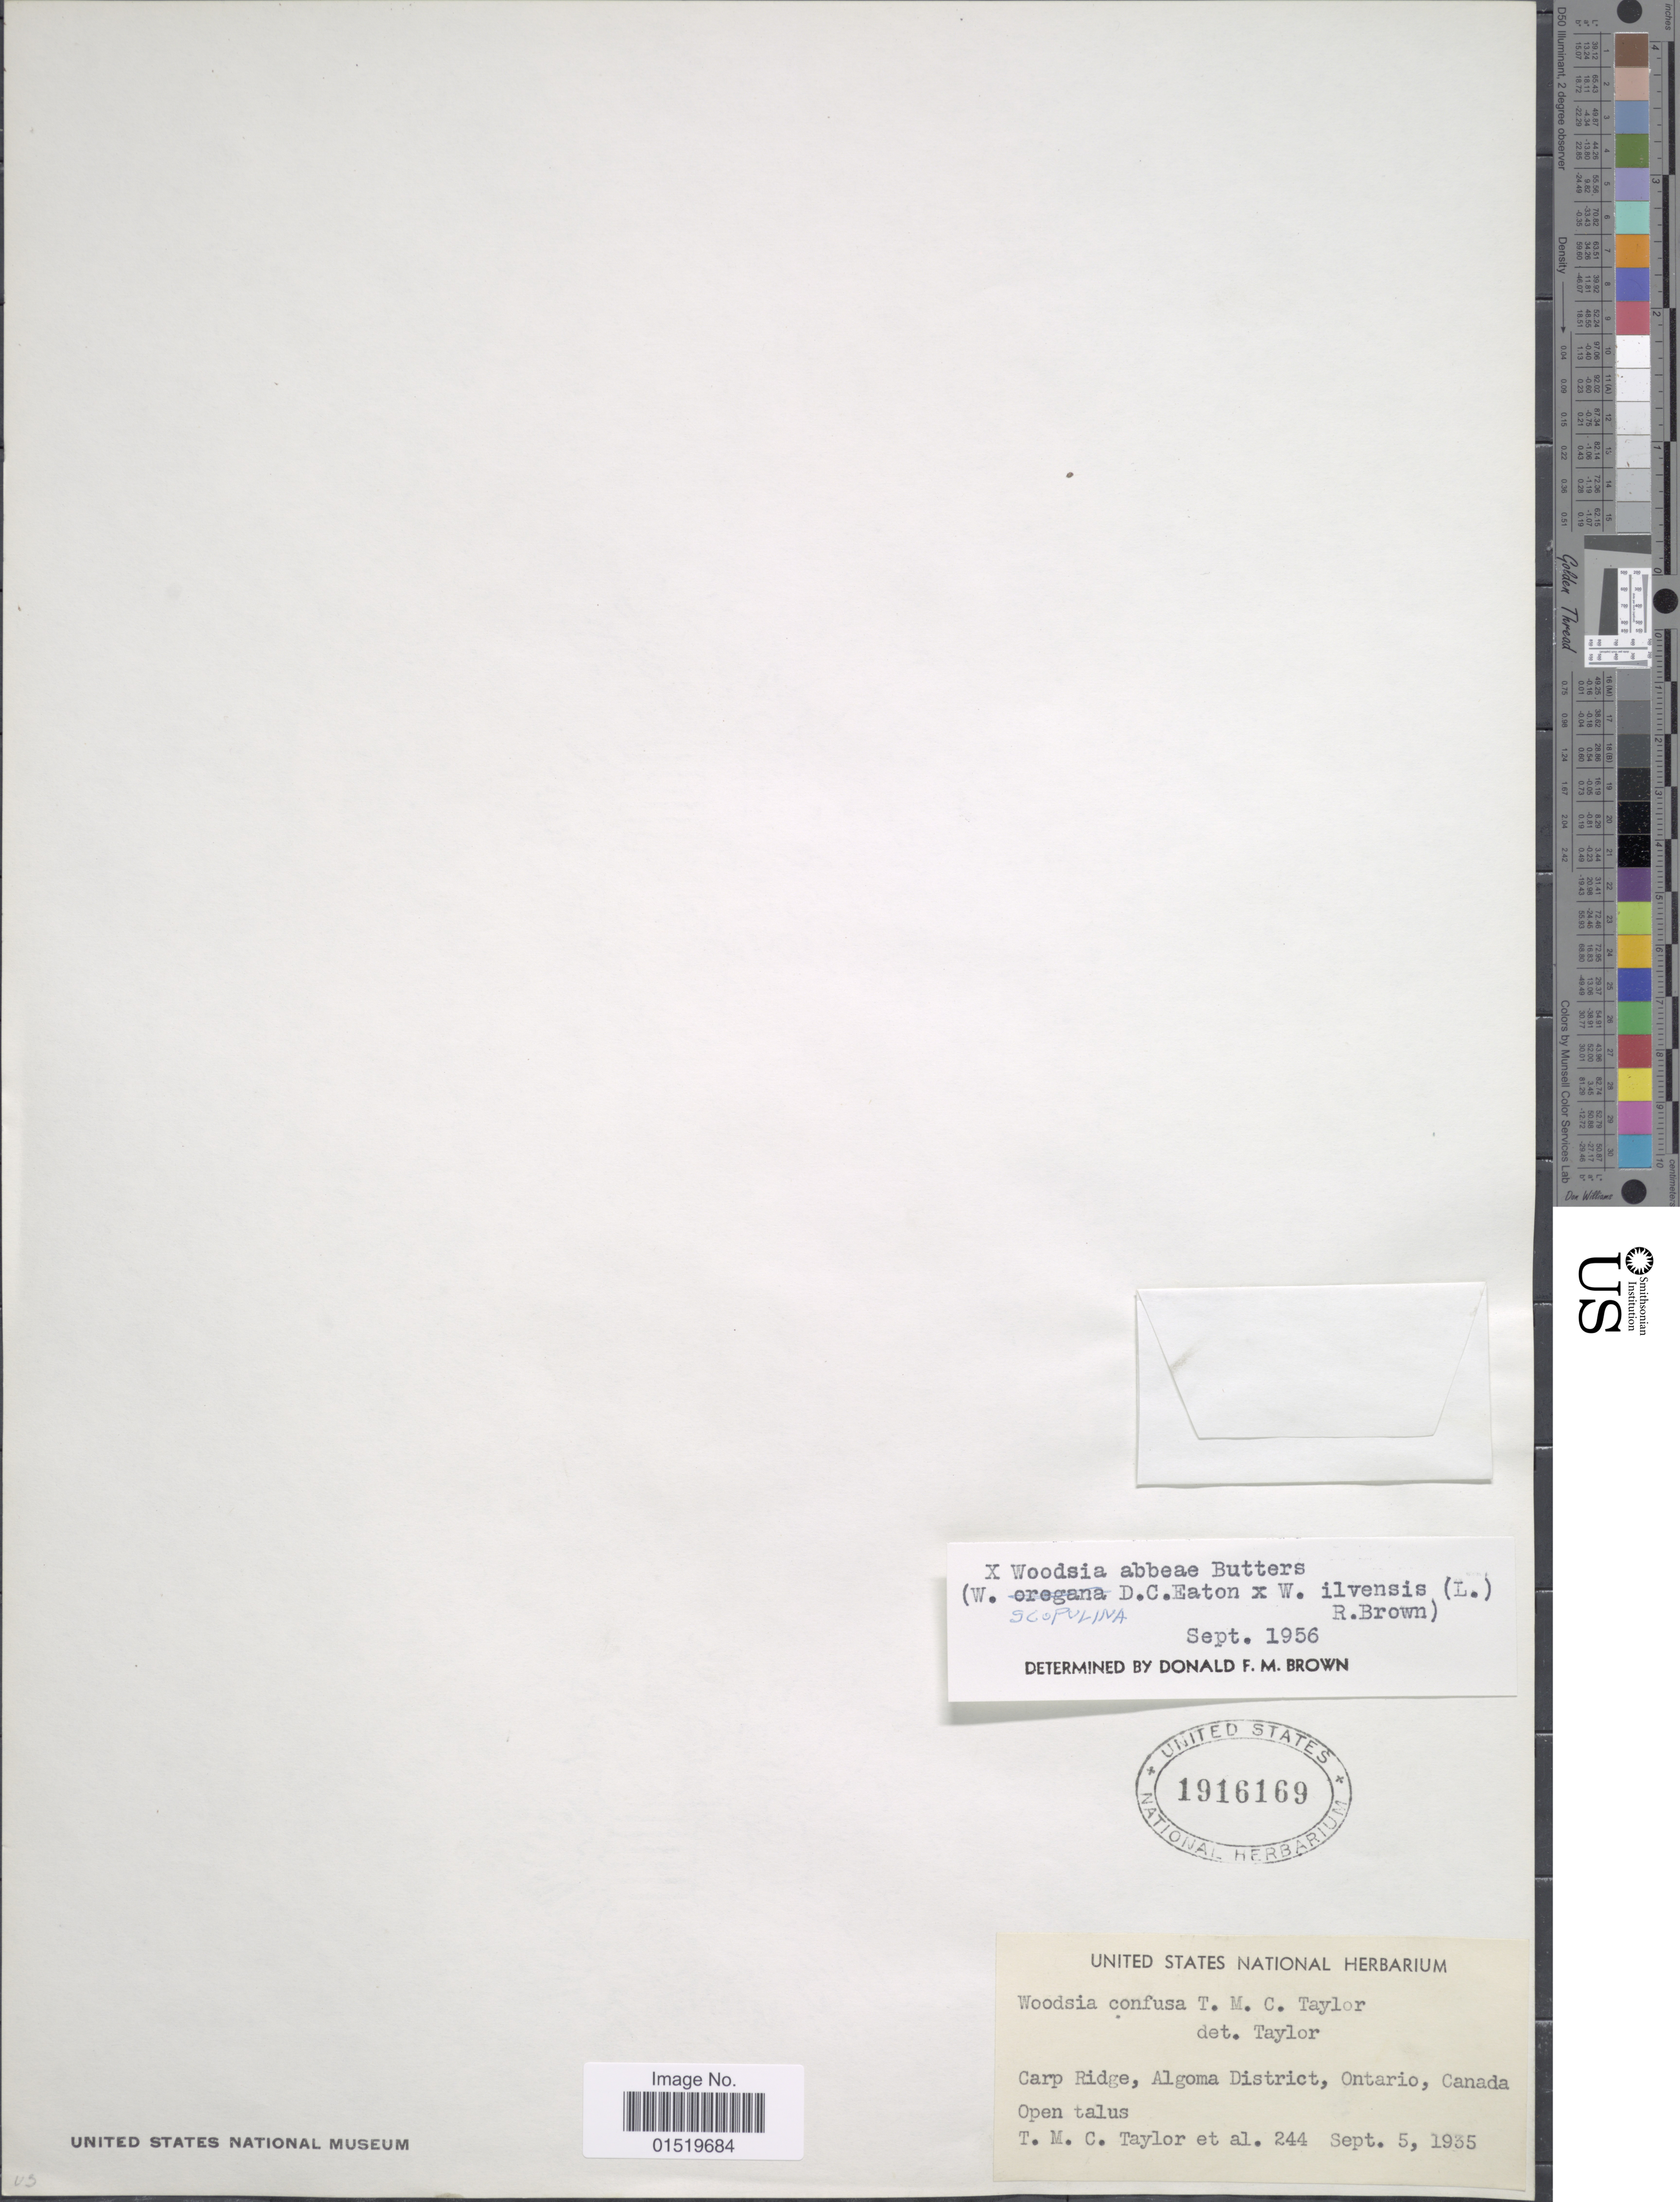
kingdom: Plantae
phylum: Tracheophyta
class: Polypodiopsida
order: Polypodiales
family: Woodsiaceae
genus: Woodsia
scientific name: Woodsia x abbeae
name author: Butters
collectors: T. M. C. Taylor & et al.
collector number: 244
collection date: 1935-09-05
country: Canada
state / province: Ontario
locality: Carp Ridge, Algoma District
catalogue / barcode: US 1916169